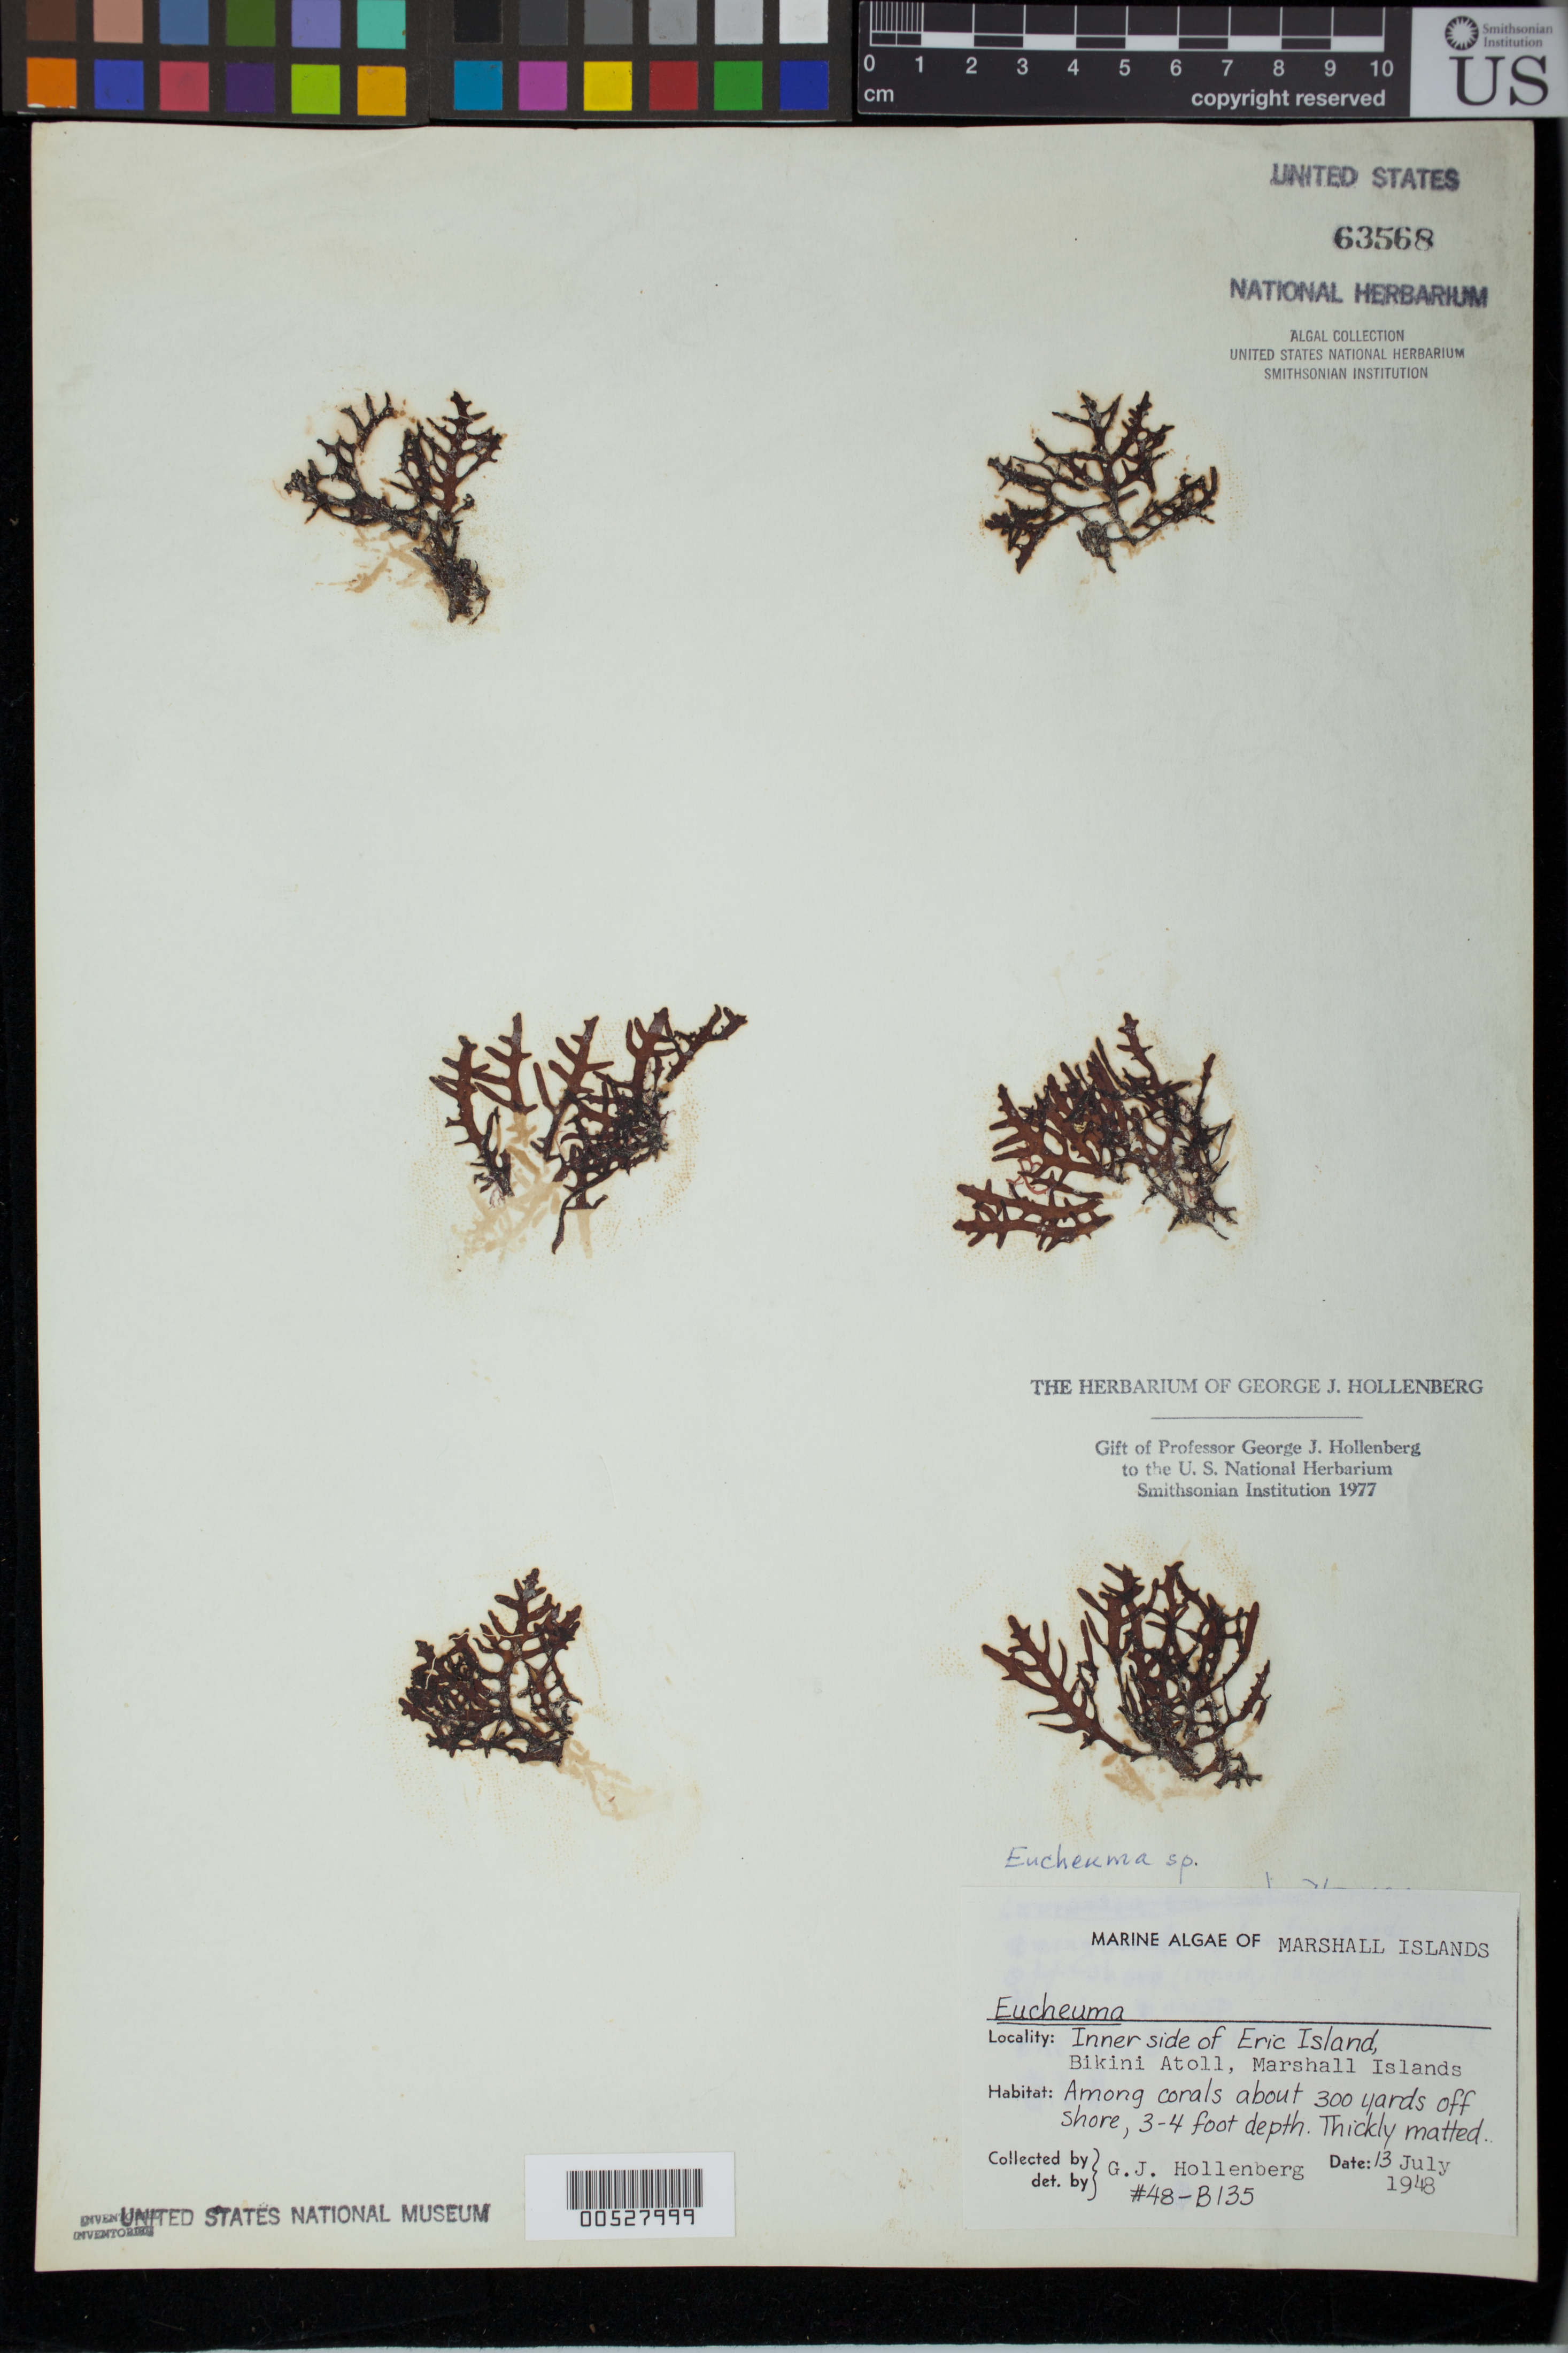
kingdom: Plantae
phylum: Rhodophyta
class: Florideophyceae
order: Gigartinales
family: Solieriaceae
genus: Eucheuma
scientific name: Eucheuma sp.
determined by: Hollenberg, George J.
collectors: G. Hollenberg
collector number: GJH 48-b135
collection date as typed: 13 Jul 1948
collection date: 1948-07-13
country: Marshall Islands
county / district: Bikini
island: Bikini Atoll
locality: Eric Islet, inner side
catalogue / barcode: US 63568